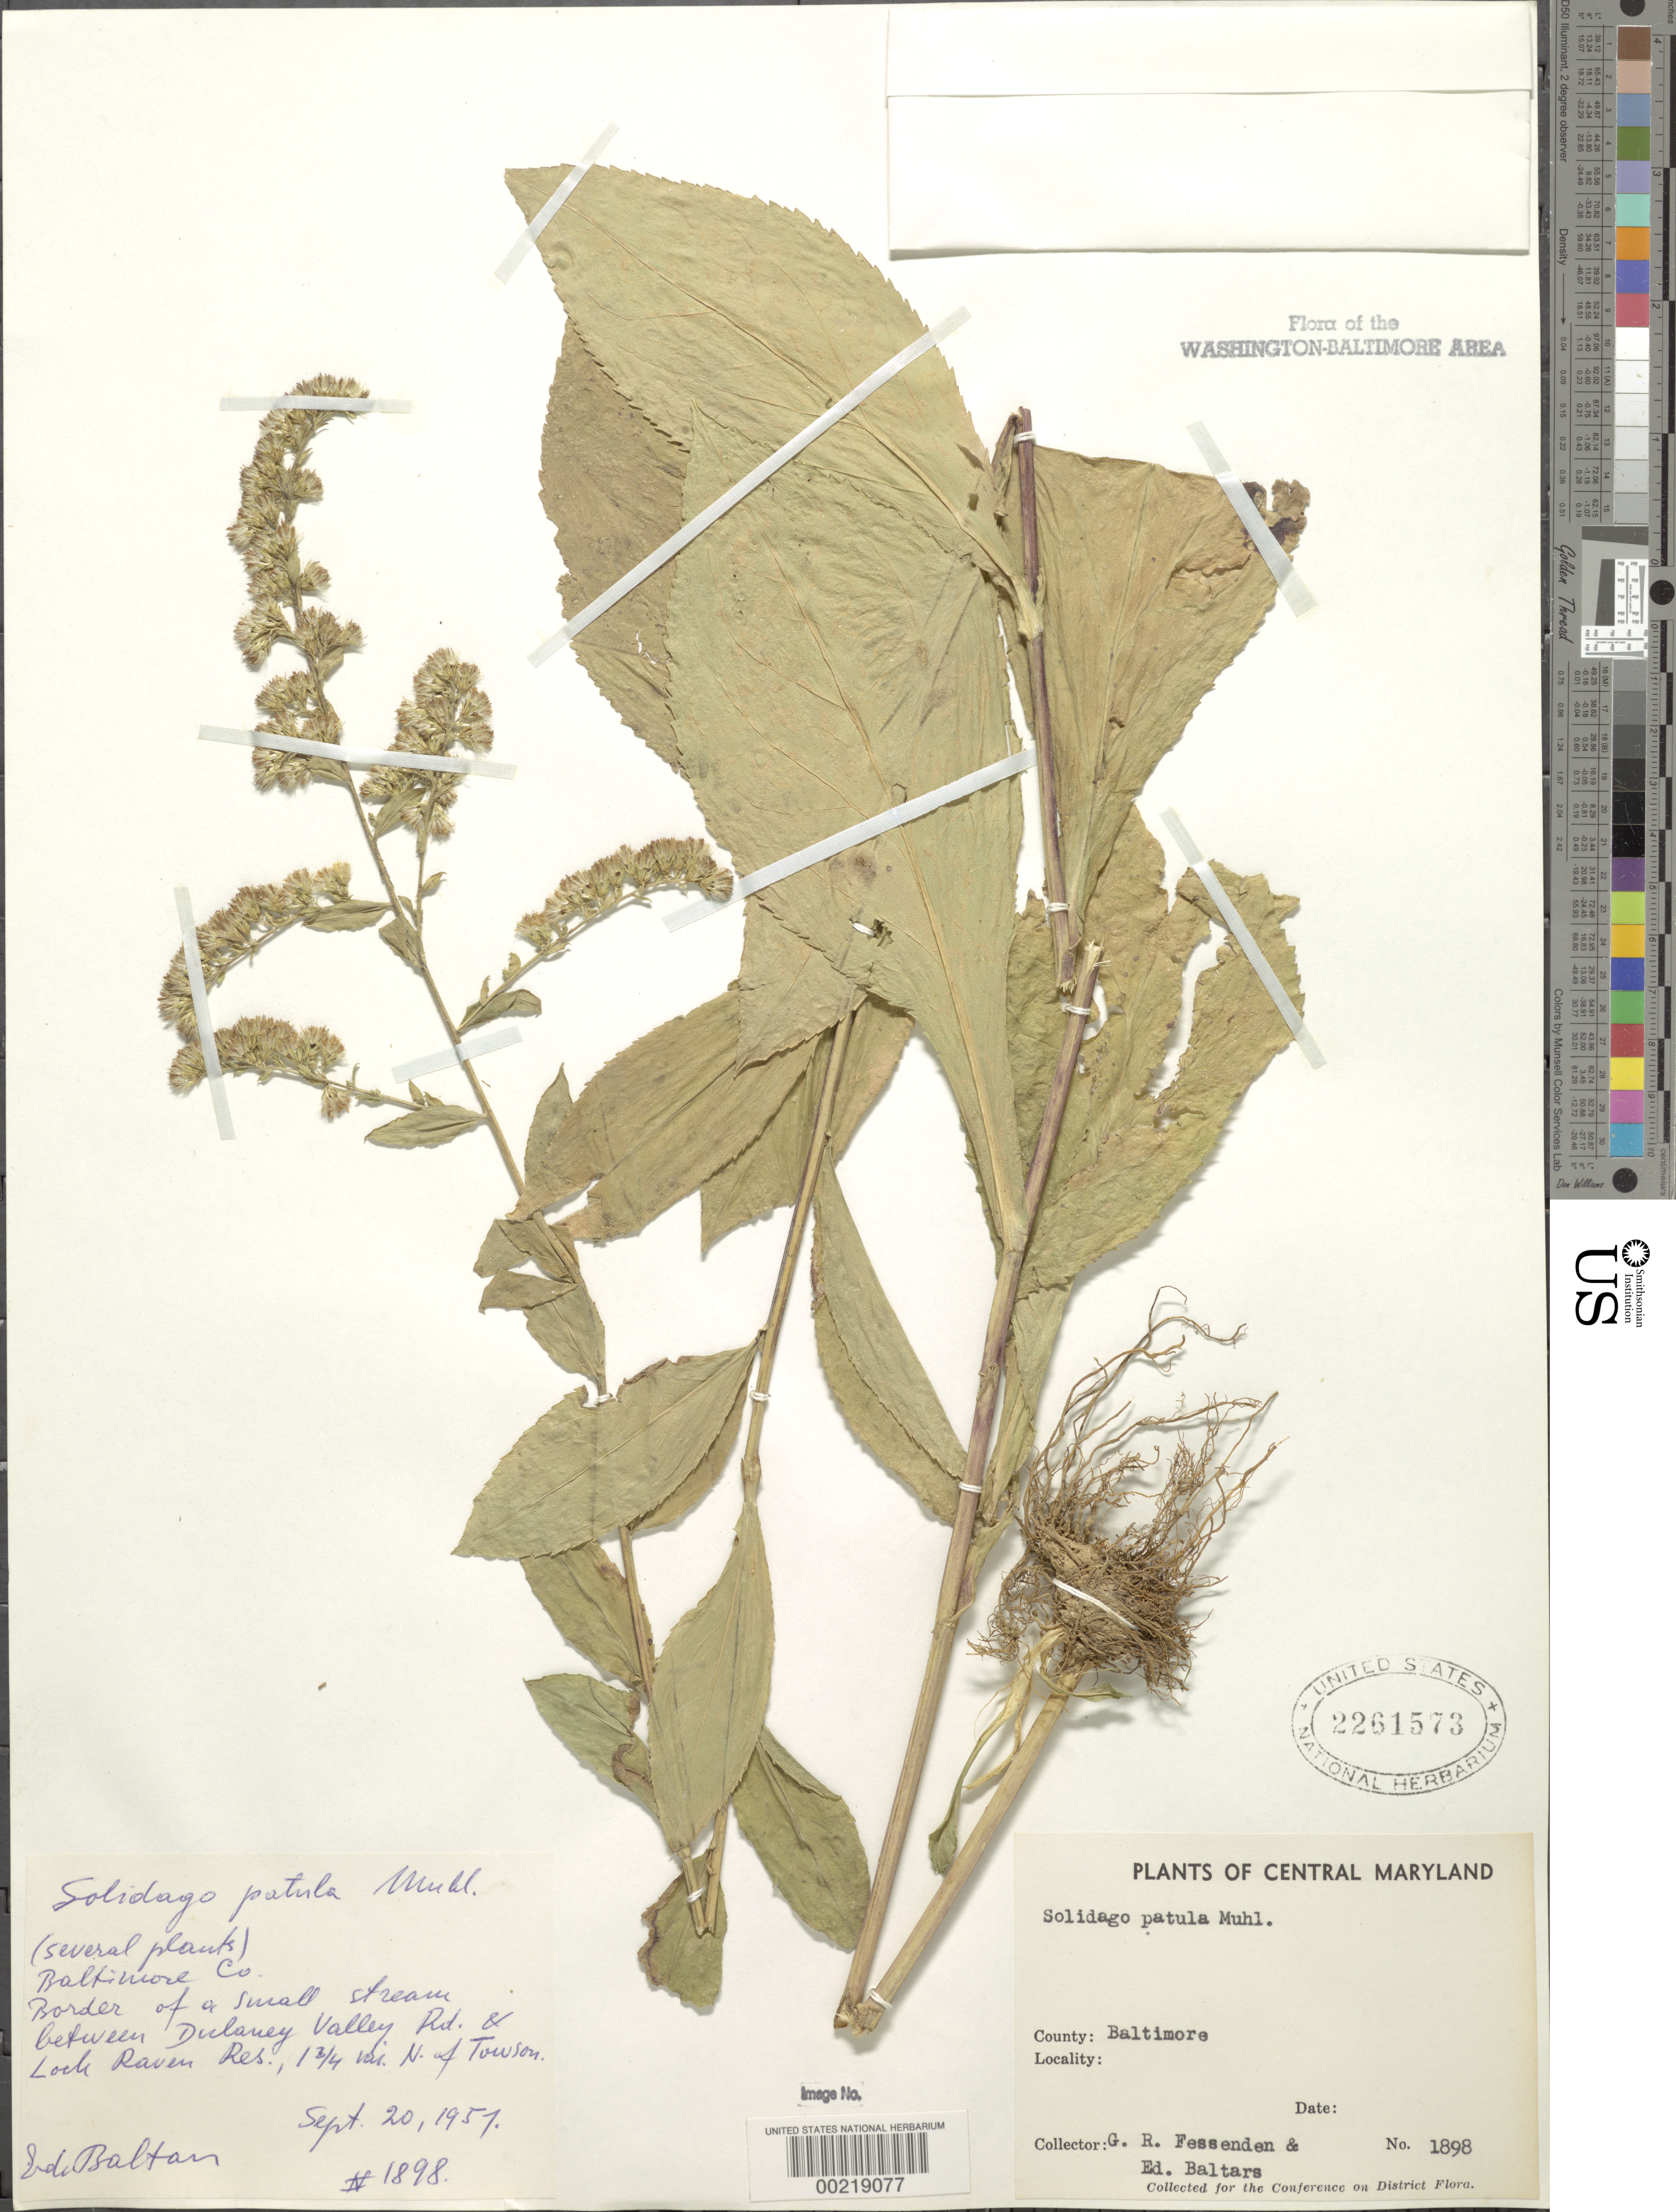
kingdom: Plantae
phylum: Tracheophyta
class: Magnoliopsida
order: Asterales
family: Asteraceae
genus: Solidago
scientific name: Solidago patula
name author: Muhl. ex Willd.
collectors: G. Fessenden & E. Baltars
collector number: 1898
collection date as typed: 20 Sep 1957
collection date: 1957-09-20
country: United States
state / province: Maryland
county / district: Baltimore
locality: Towson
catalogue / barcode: US 2261573